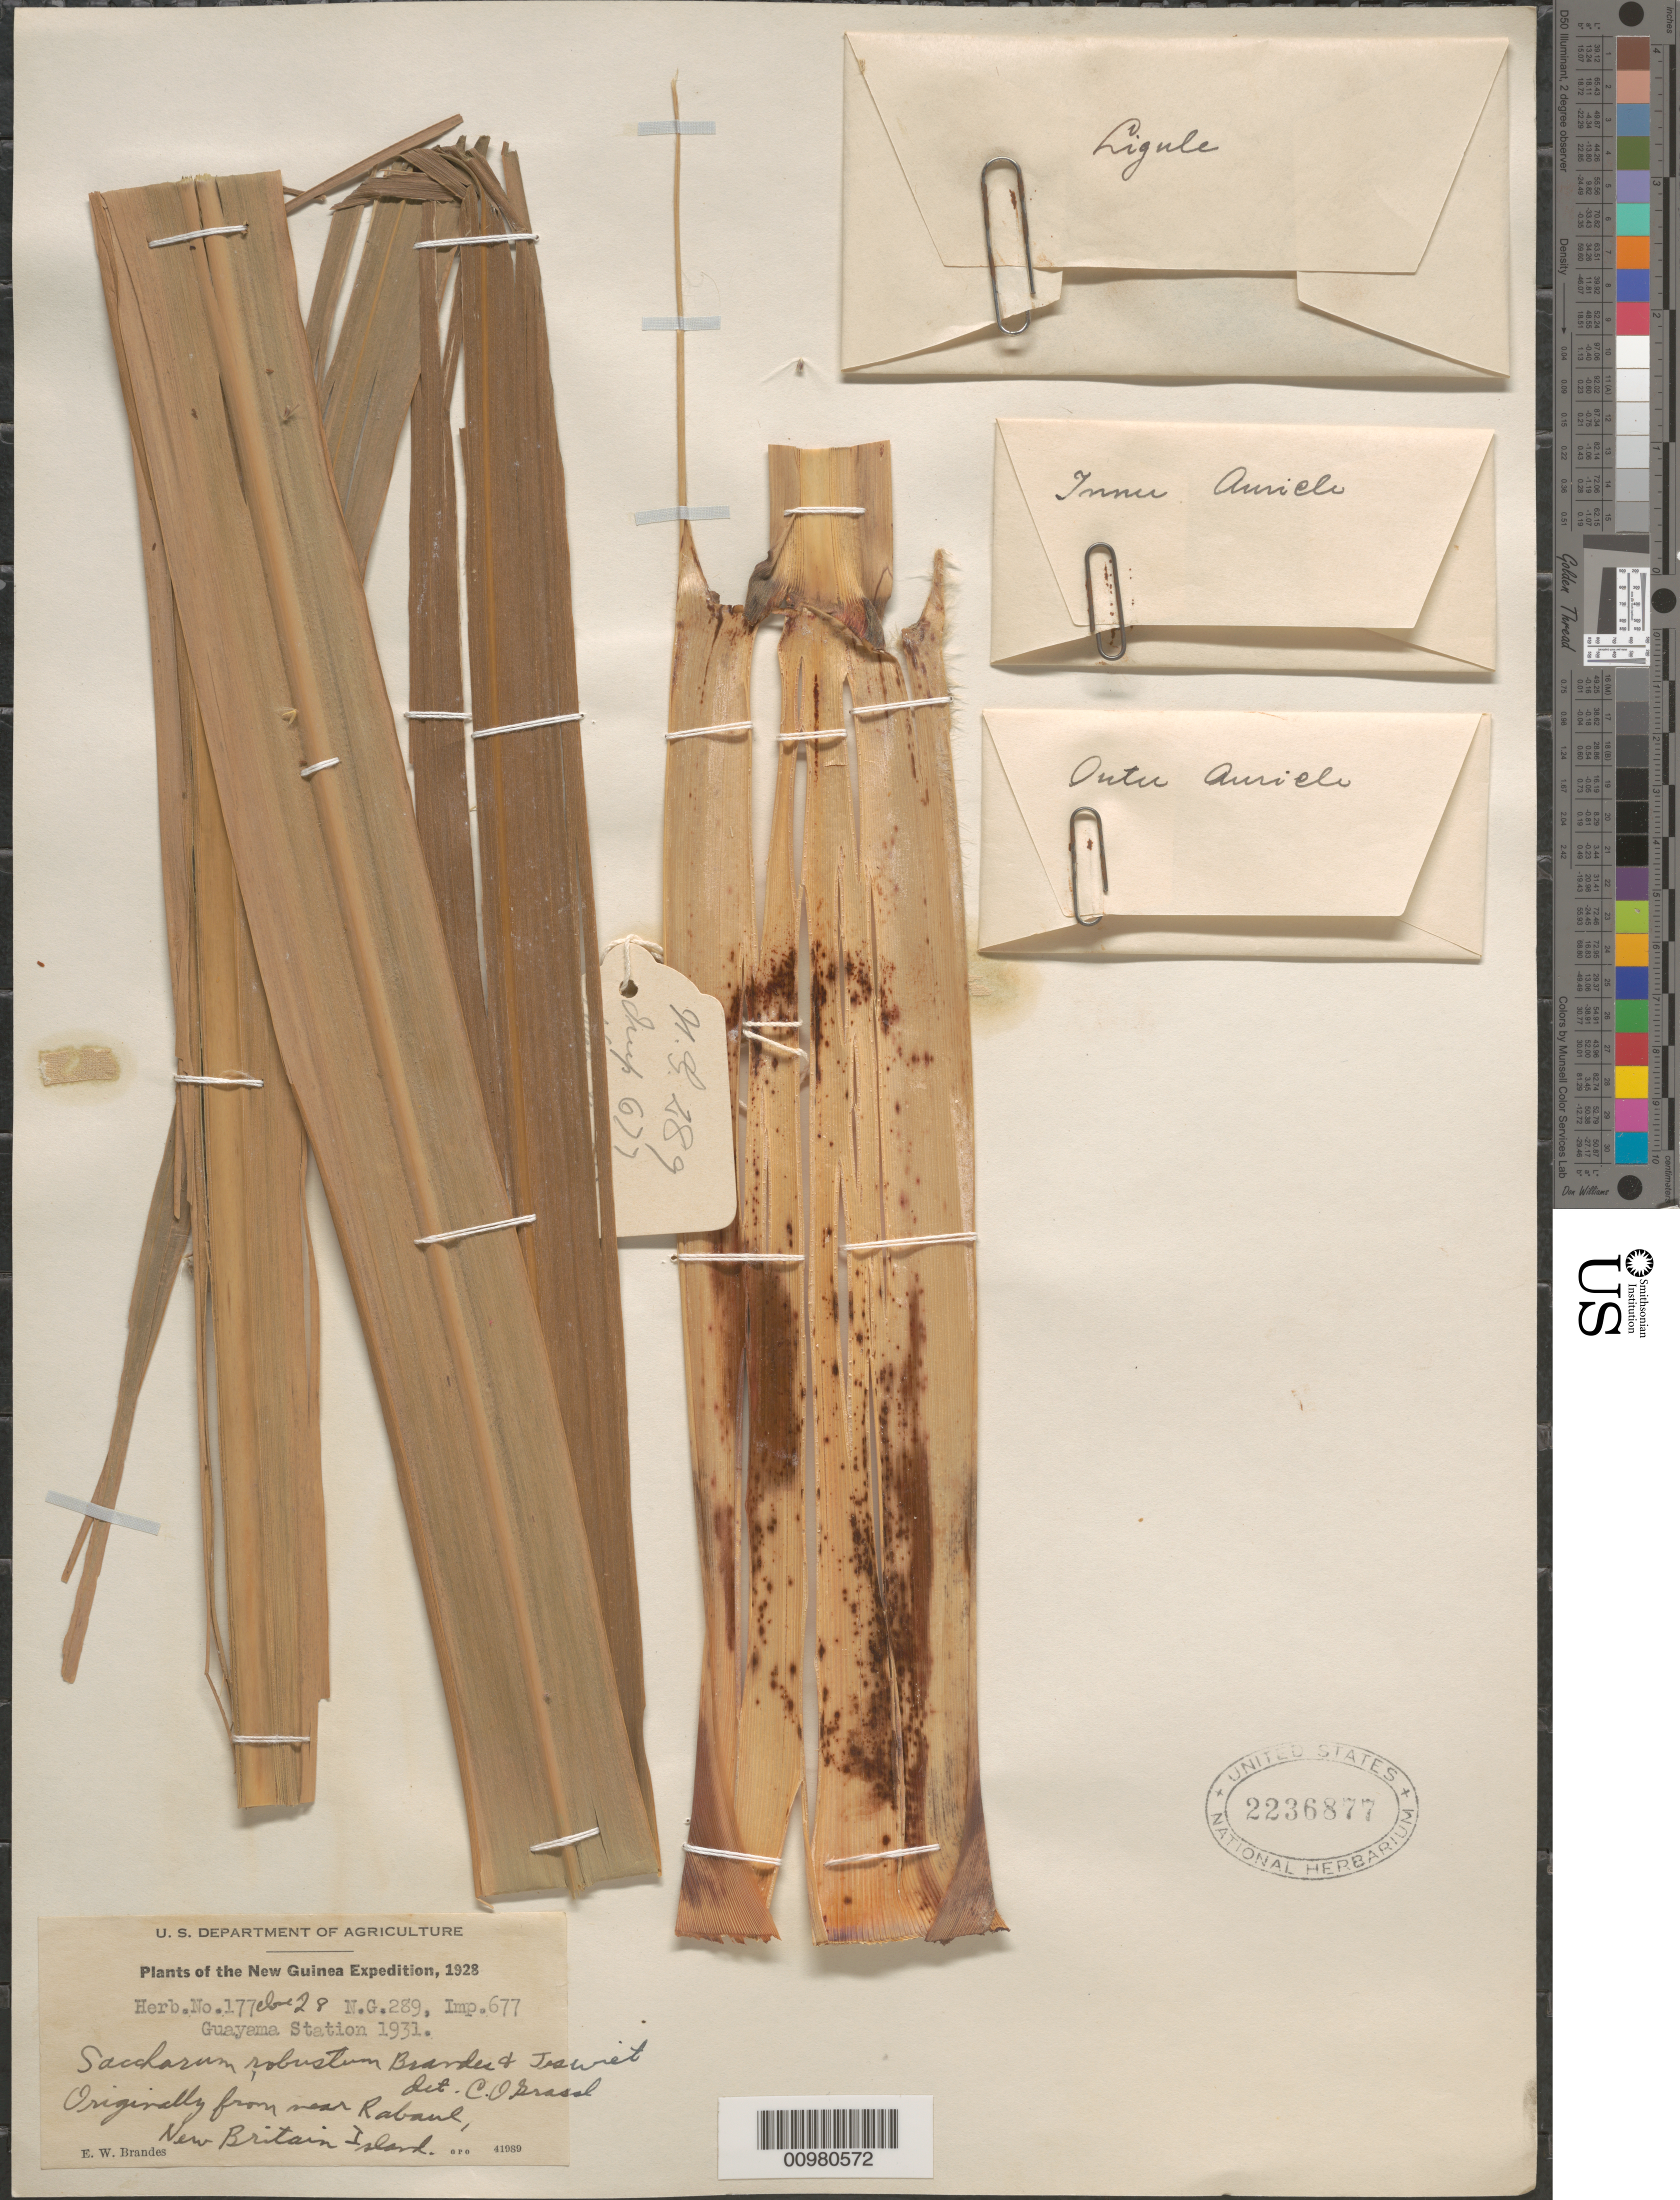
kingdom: Plantae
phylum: Tracheophyta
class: Liliopsida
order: Poales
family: Poaceae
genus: Saccharum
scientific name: Saccharum sinense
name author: Roxb.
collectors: E. Brandes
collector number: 177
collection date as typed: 1931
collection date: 1931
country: Puerto Rico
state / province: Guayama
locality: Guayama Field Station; grown from material originally from dry rocky places near Rabaul, New Britain Island, New Guinea.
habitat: Cultivated at field station.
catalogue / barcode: US 2236877